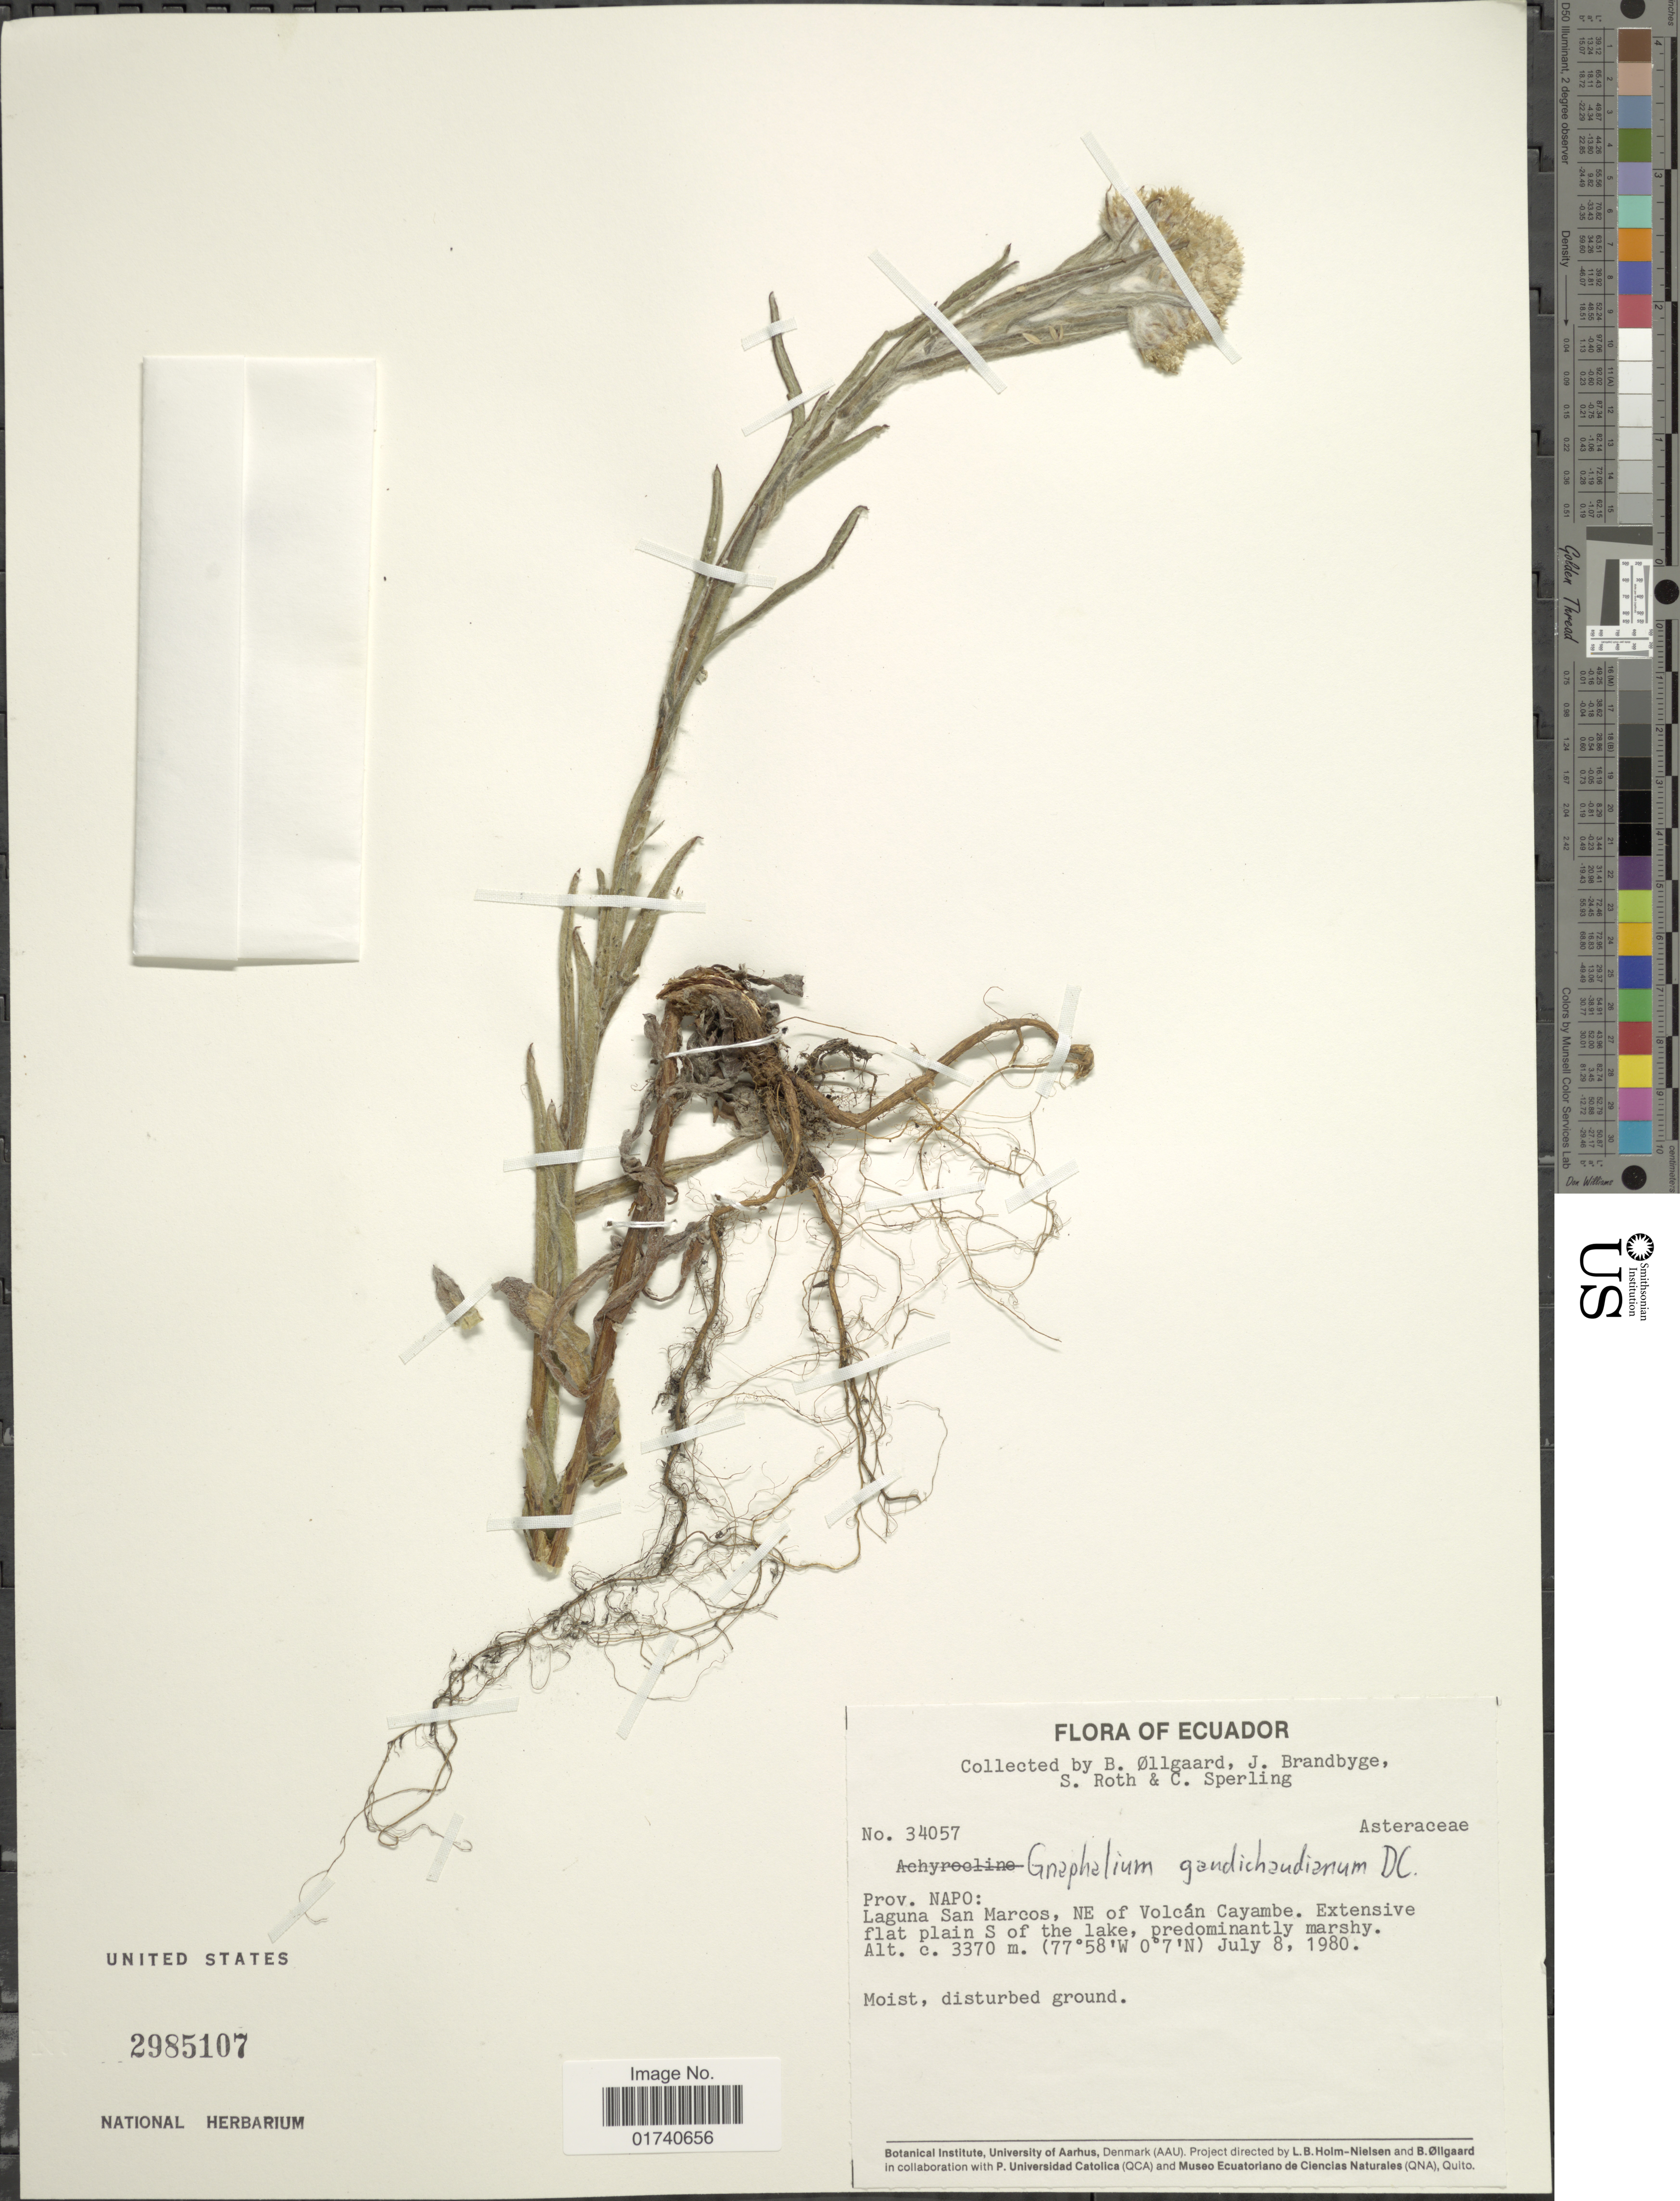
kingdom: Plantae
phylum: Tracheophyta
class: Magnoliopsida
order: Asterales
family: Asteraceae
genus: Pseudognaphalium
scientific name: Pseudognaphalium gaudichaudianum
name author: (DC.) Anderb.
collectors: B. Øllgaard, J. Brandbyge, S. Roth & C. Sperling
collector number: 34057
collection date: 1980-07-08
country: Ecuador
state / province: Napo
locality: Prov. Napo. Laguna San Marcos, NE of Volcan Cayambe. Extensive flat plain S of the lake.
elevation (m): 3370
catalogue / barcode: US 2985107